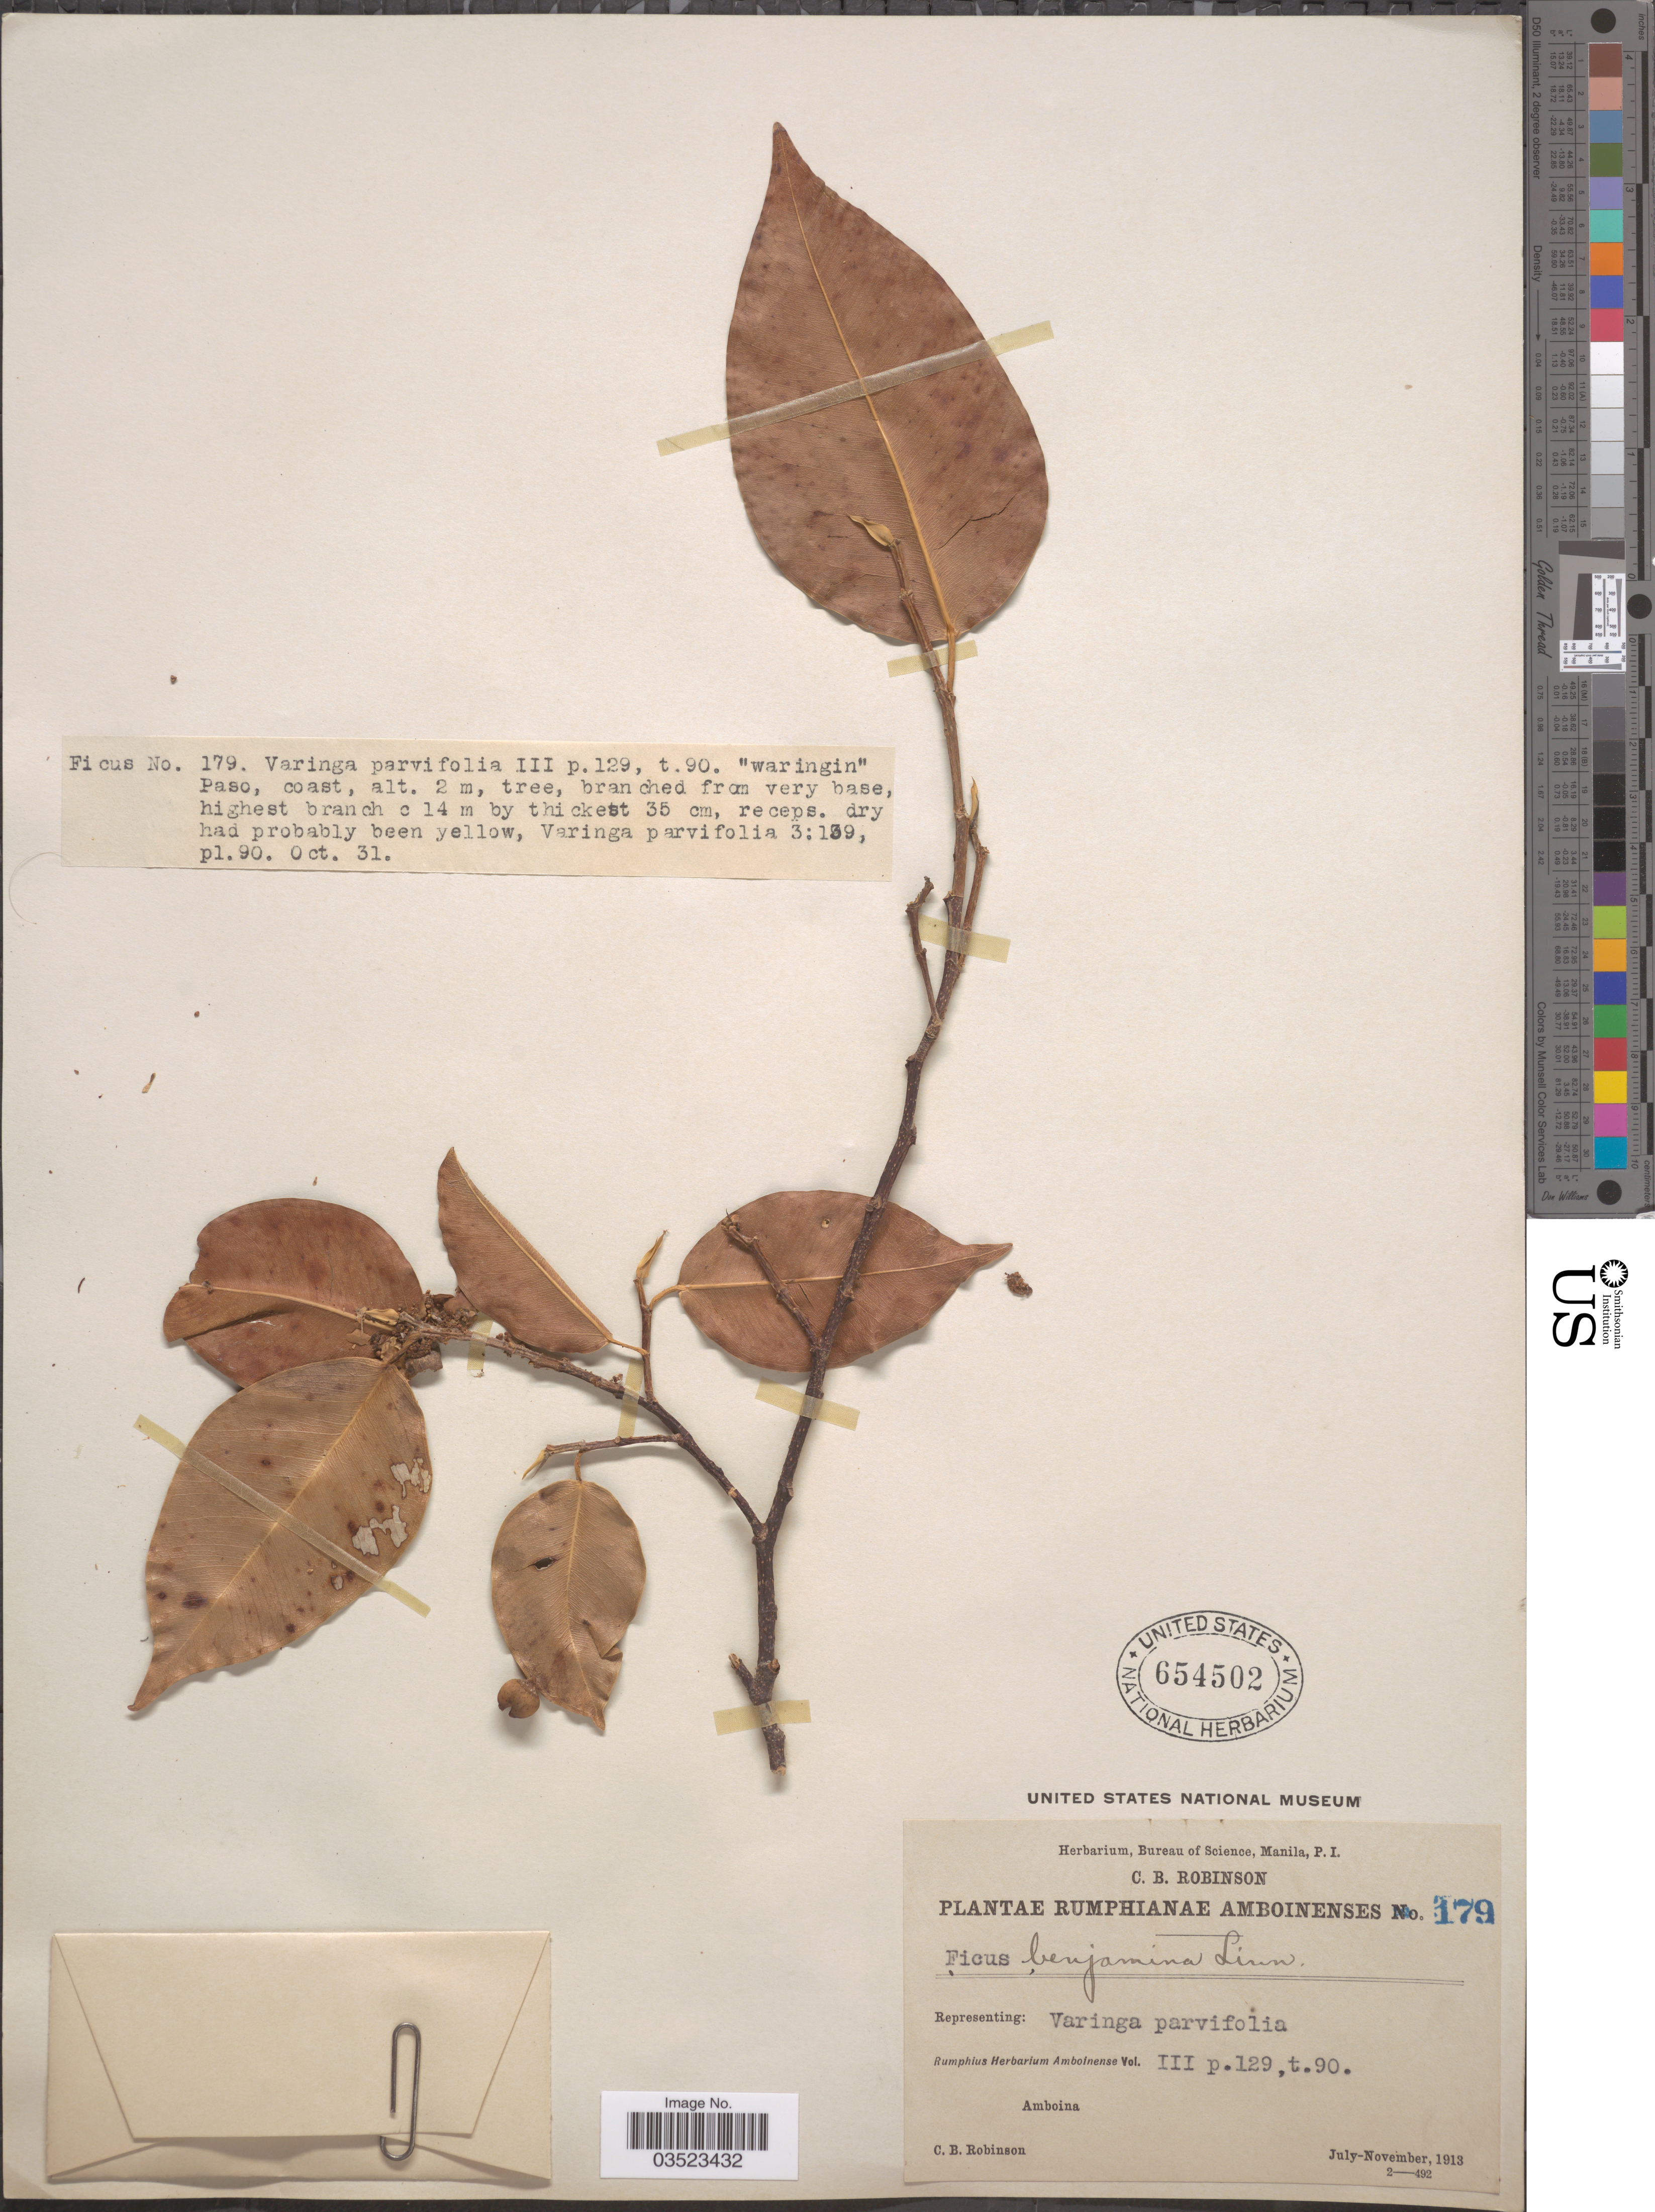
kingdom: Plantae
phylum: Tracheophyta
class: Magnoliopsida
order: Rosales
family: Moraceae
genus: Ficus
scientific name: Ficus benjamina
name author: L.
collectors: C. Robinson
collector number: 179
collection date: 1913-10-31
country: Indonesia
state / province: Maluku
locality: Amboina. "Waringin" Paso, coast.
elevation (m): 2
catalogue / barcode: US 654502